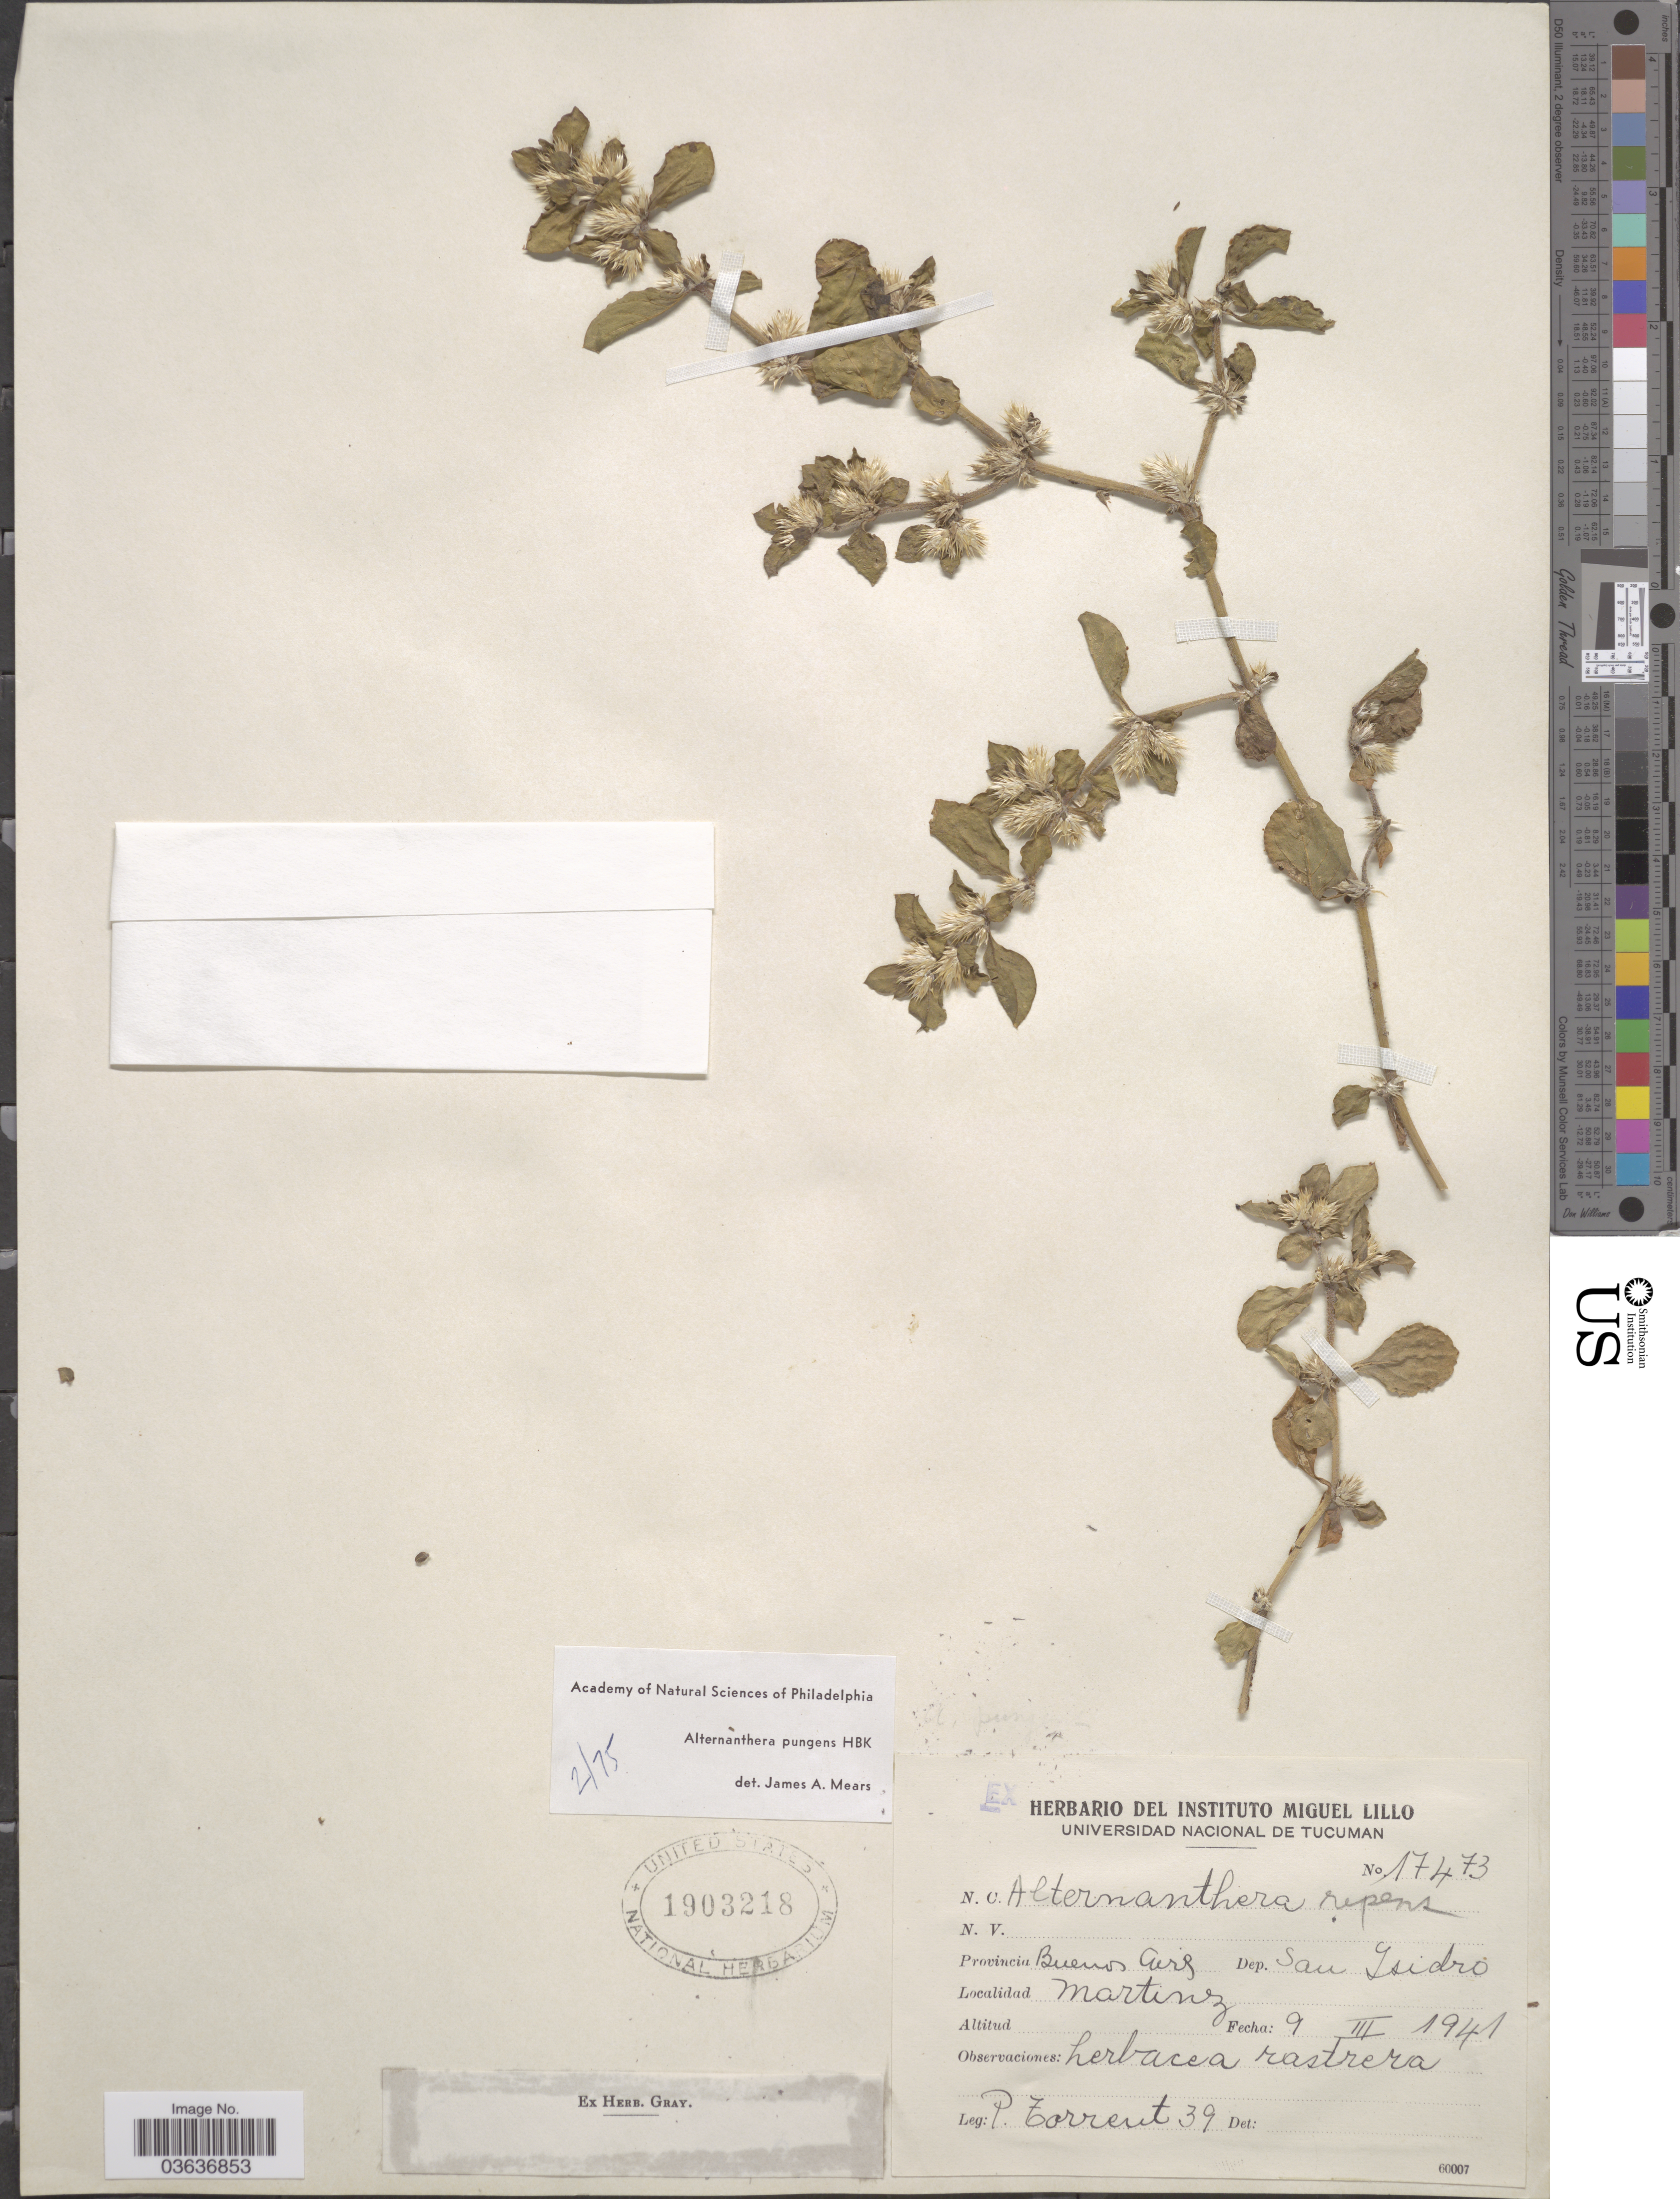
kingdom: Plantae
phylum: Tracheophyta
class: Magnoliopsida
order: Caryophyllales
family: Amaranthaceae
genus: Alternanthera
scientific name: Alternanthera pungens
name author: Kunth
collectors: P. Torrent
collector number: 39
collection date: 1941-03-09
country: Argentina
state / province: Buenos Aires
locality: Dep. San Isidro. Martinz.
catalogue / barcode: US 1903218